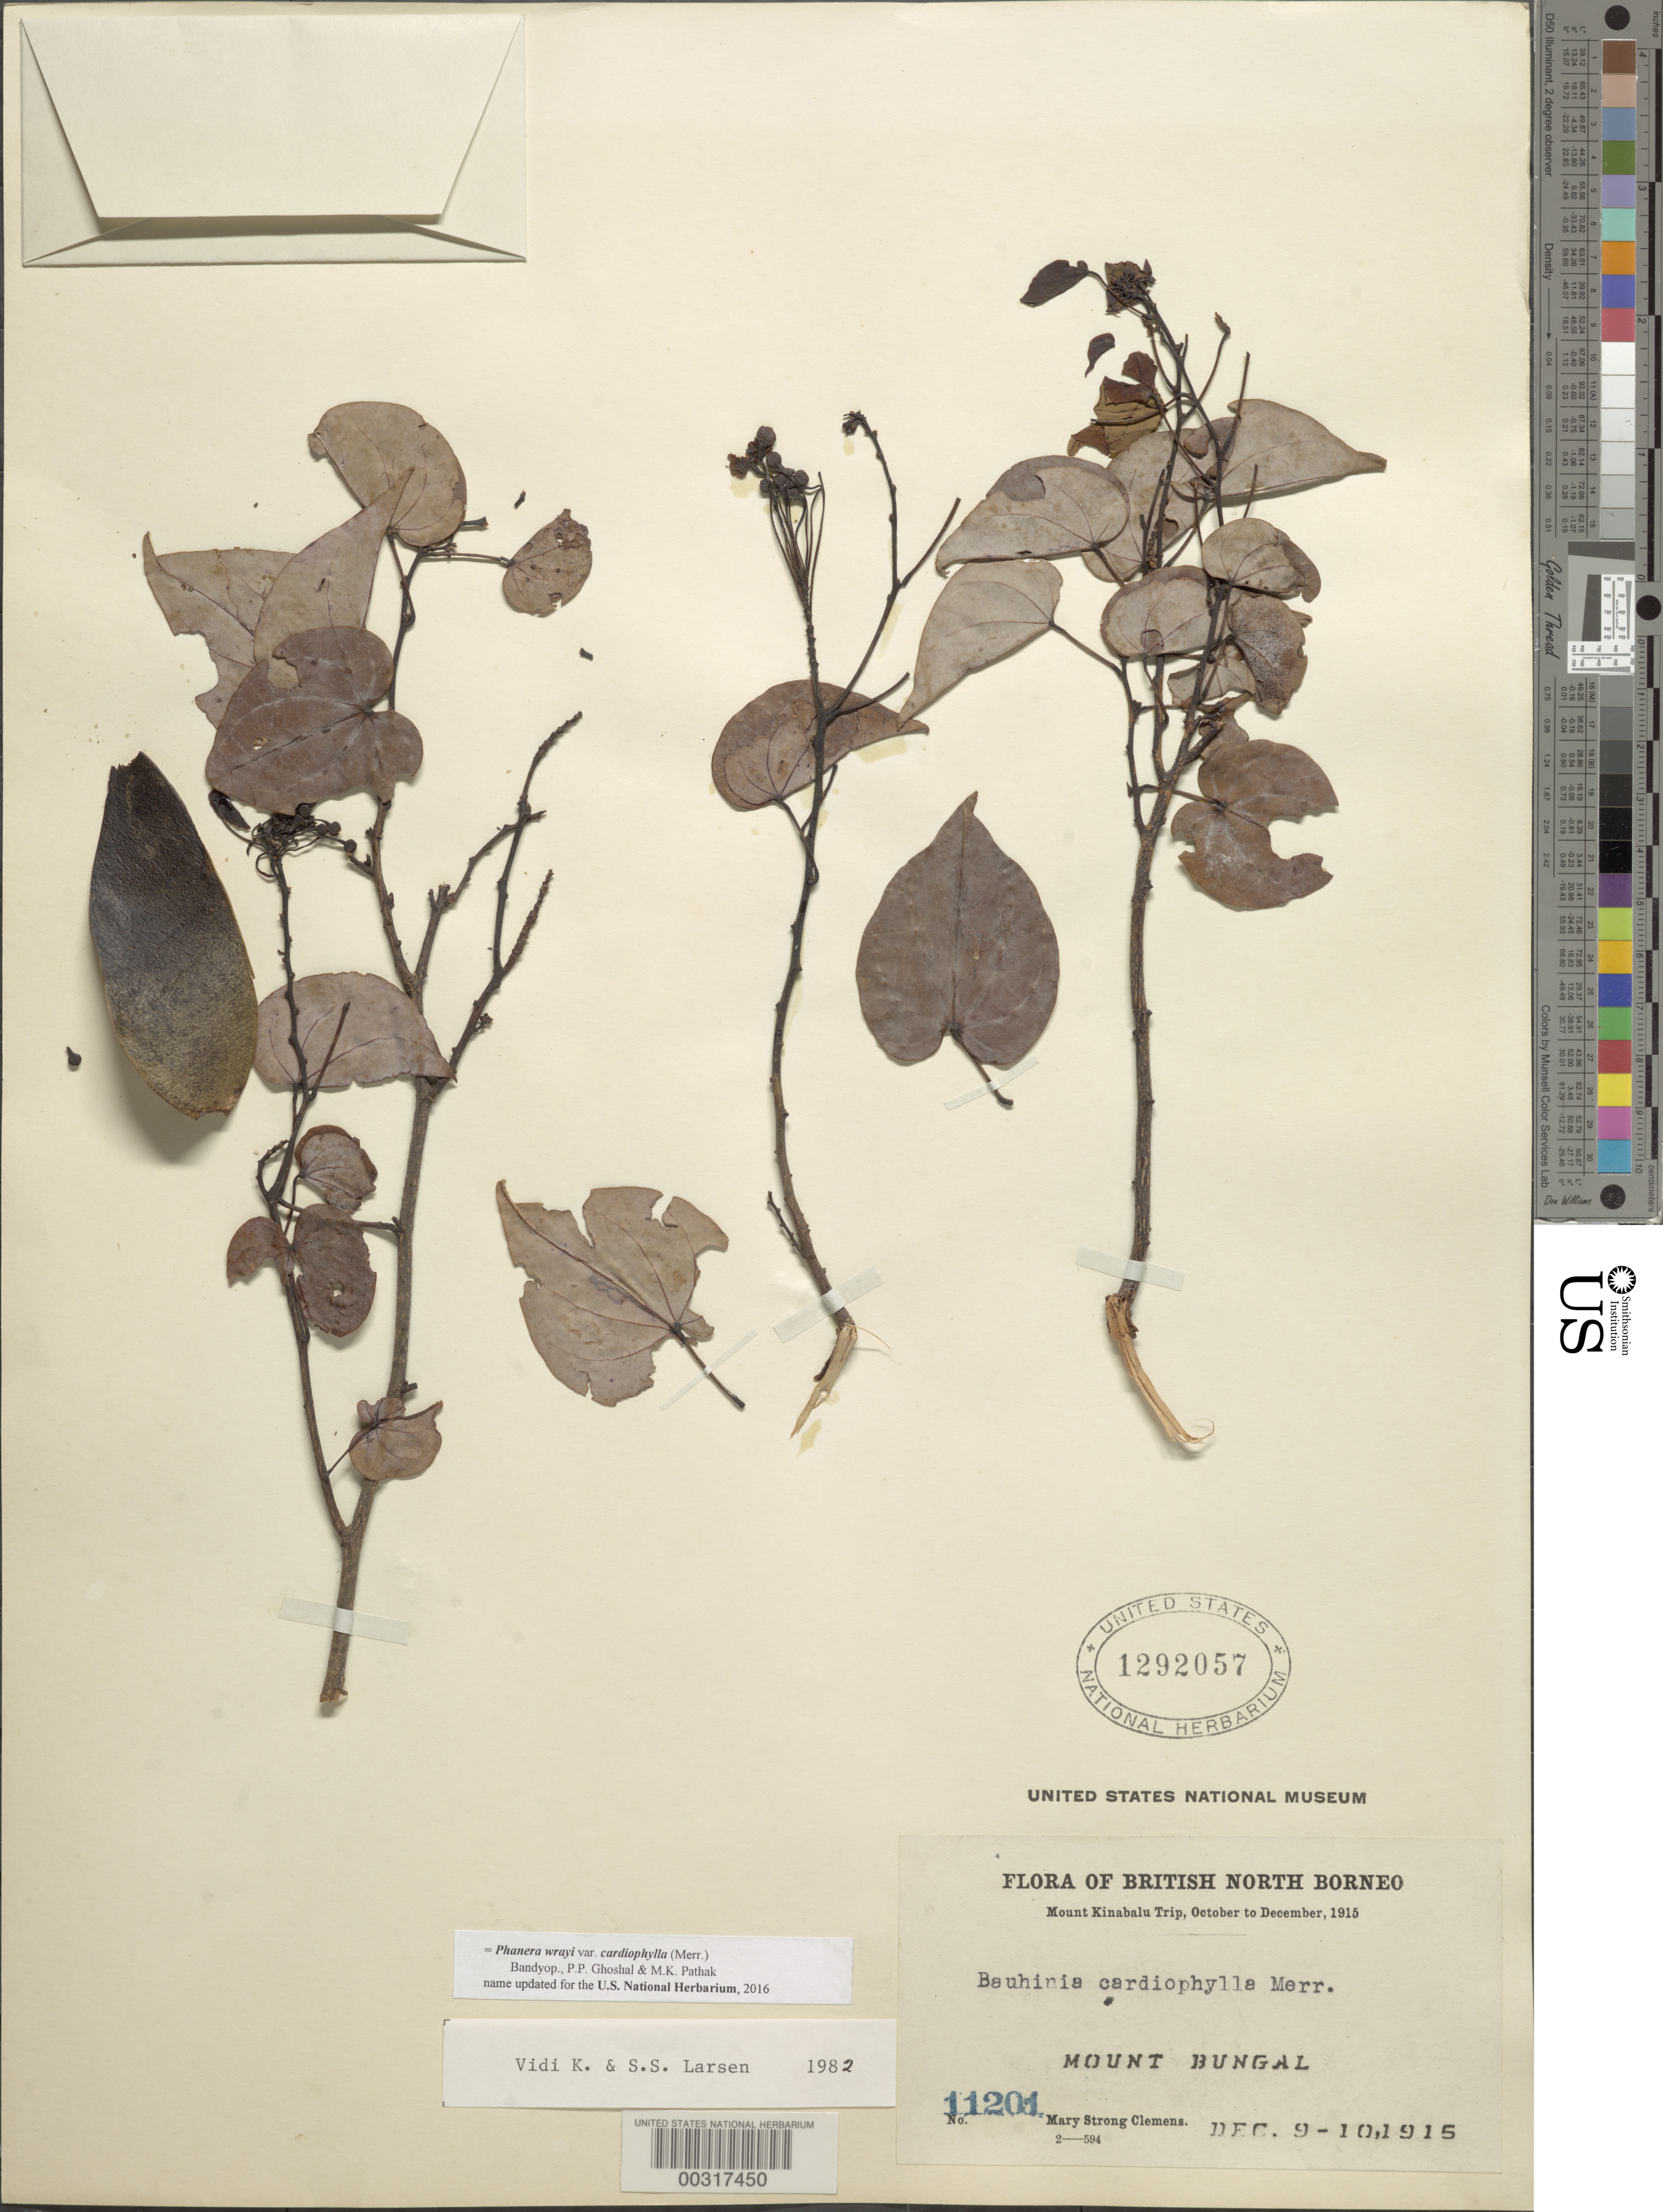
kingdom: Plantae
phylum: Tracheophyta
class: Magnoliopsida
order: Fabales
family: Fabaceae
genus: Phanera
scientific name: Phanera cardiophylla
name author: (Merr.) de Wit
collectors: M. S. Clemens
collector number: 11201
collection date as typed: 09 Dec 1915 to 10 Dec 1915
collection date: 1915-12-09/1915-12-10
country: Malaysia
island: Borneo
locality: Mount bungal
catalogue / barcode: US 1292057